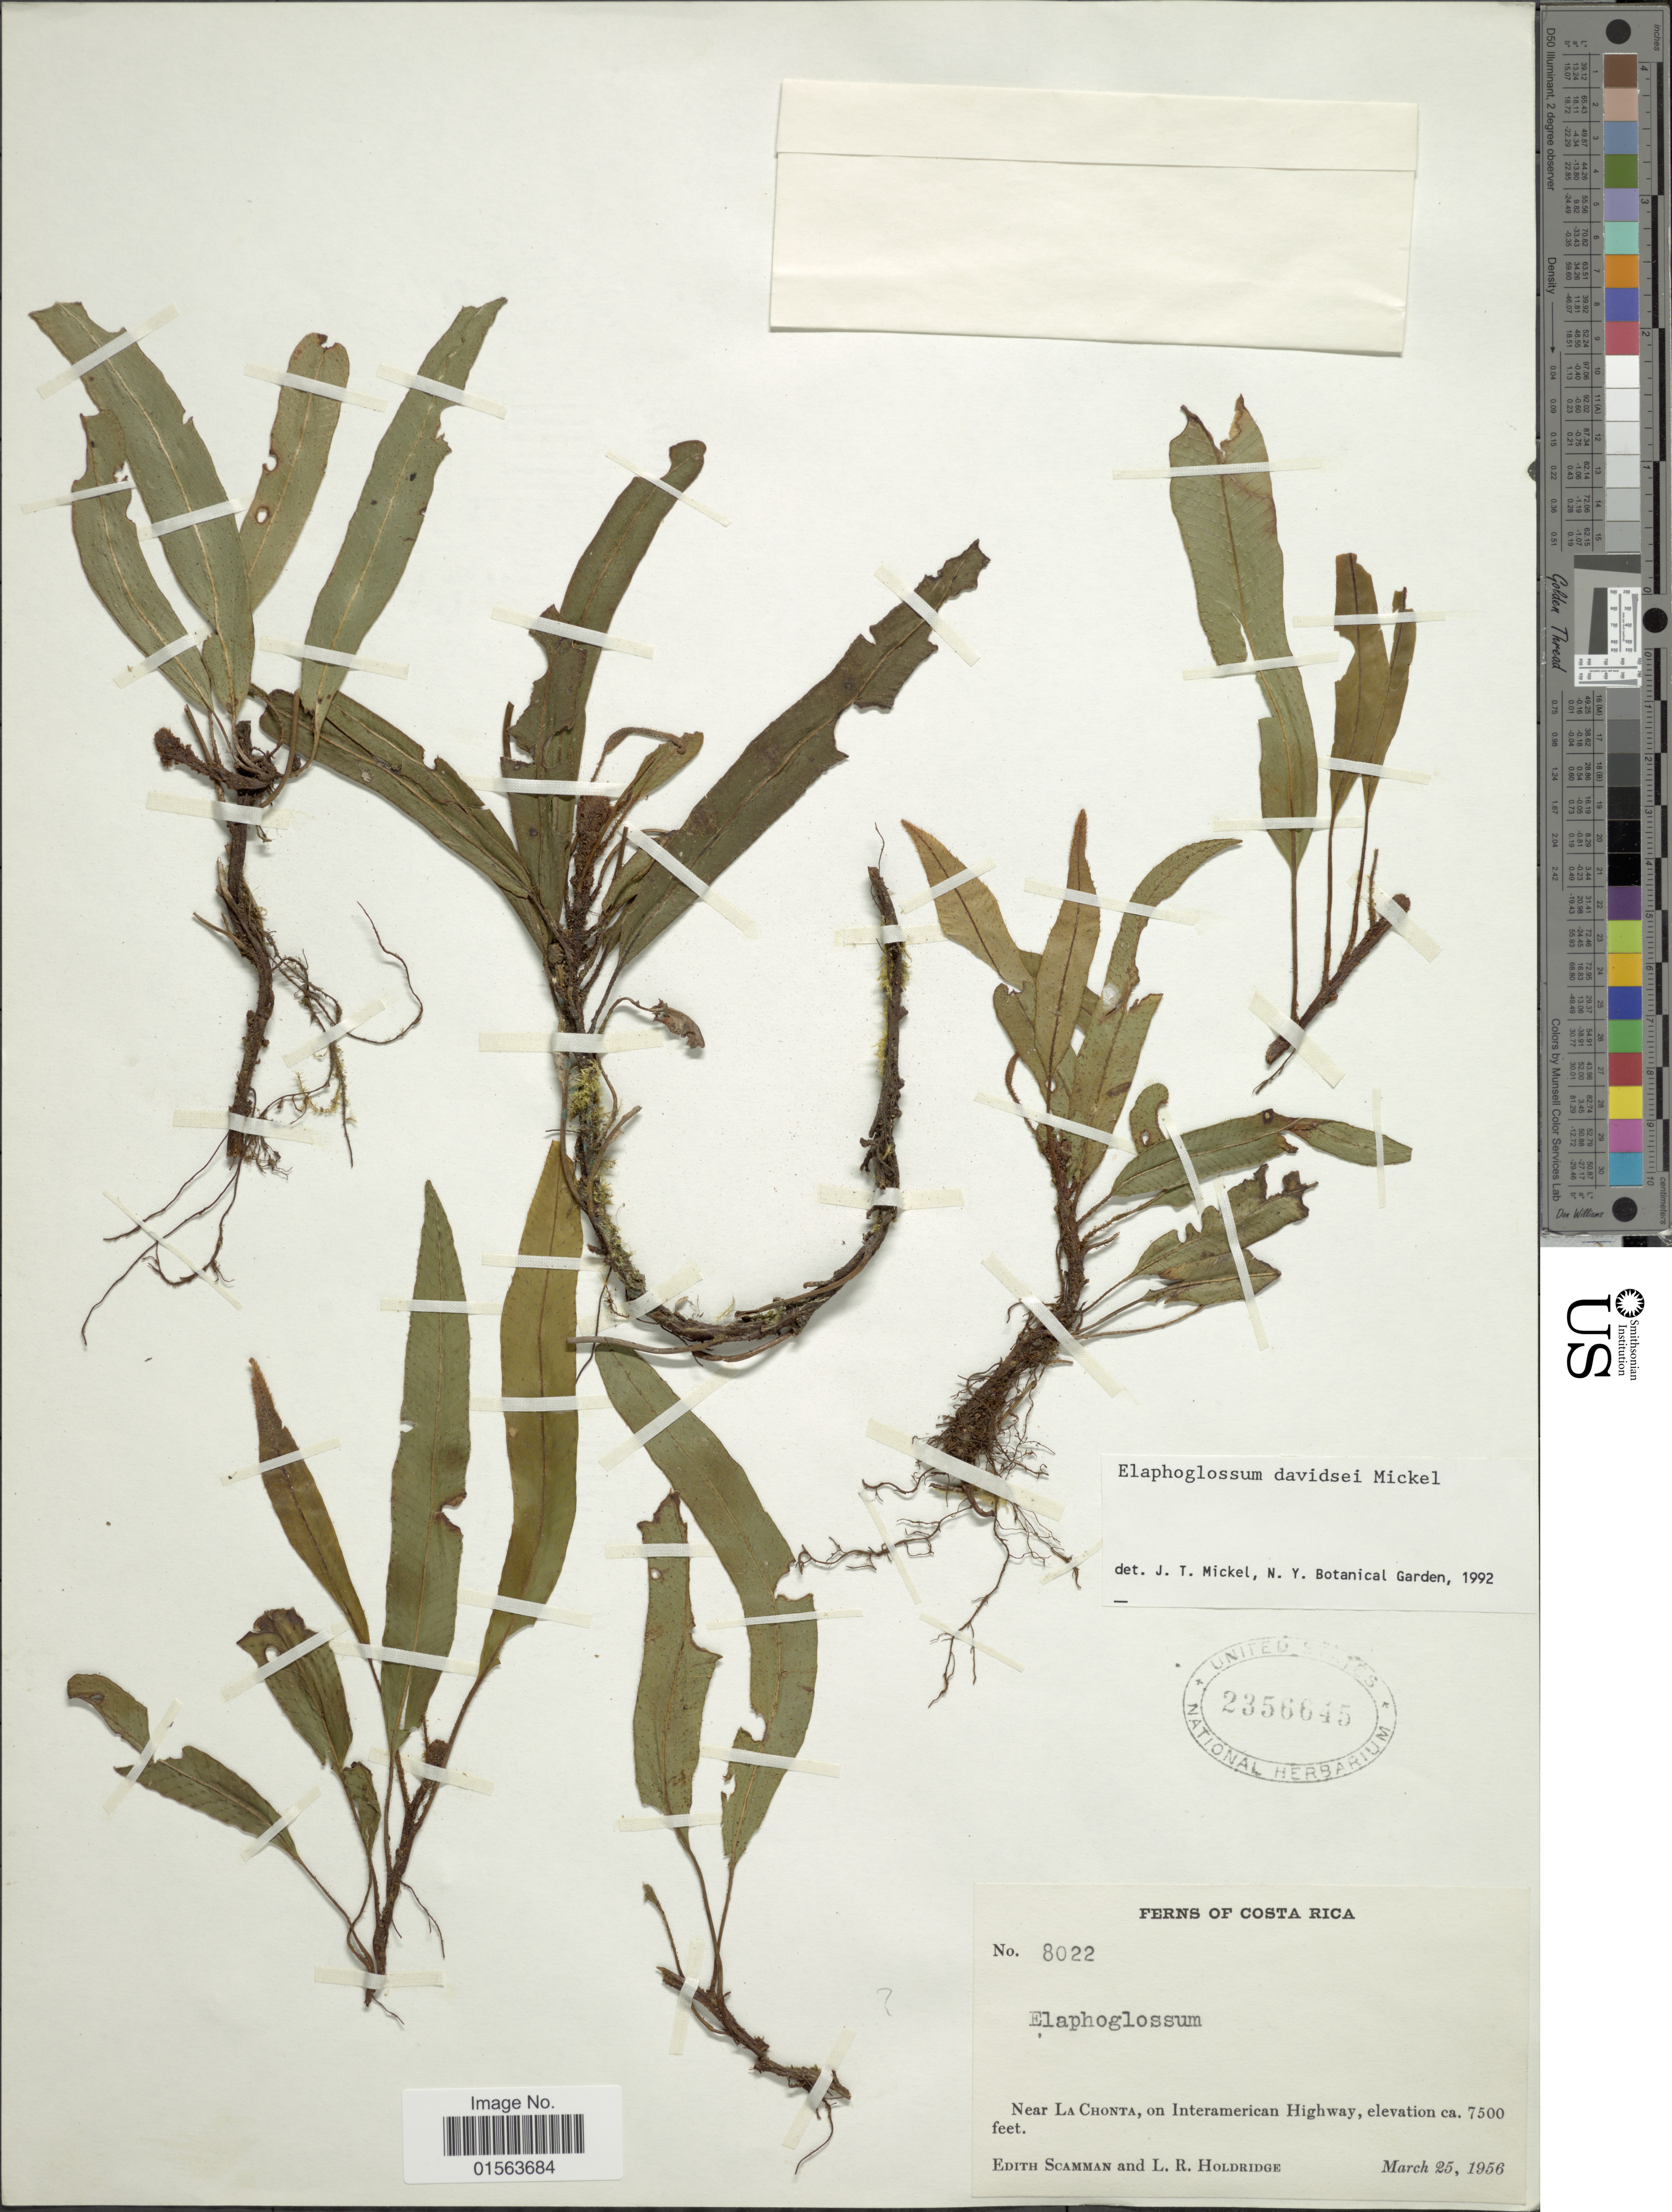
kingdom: Plantae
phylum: Tracheophyta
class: Polypodiopsida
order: Polypodiales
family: Dryopteridaceae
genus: Elaphoglossum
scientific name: Elaphoglossum davidsei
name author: Mickel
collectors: E. Scamman & L. Holdridge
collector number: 8022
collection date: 1956-03-25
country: Costa Rica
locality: Near La Chonta, on interamerican Highway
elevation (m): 2286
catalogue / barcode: US 2356645